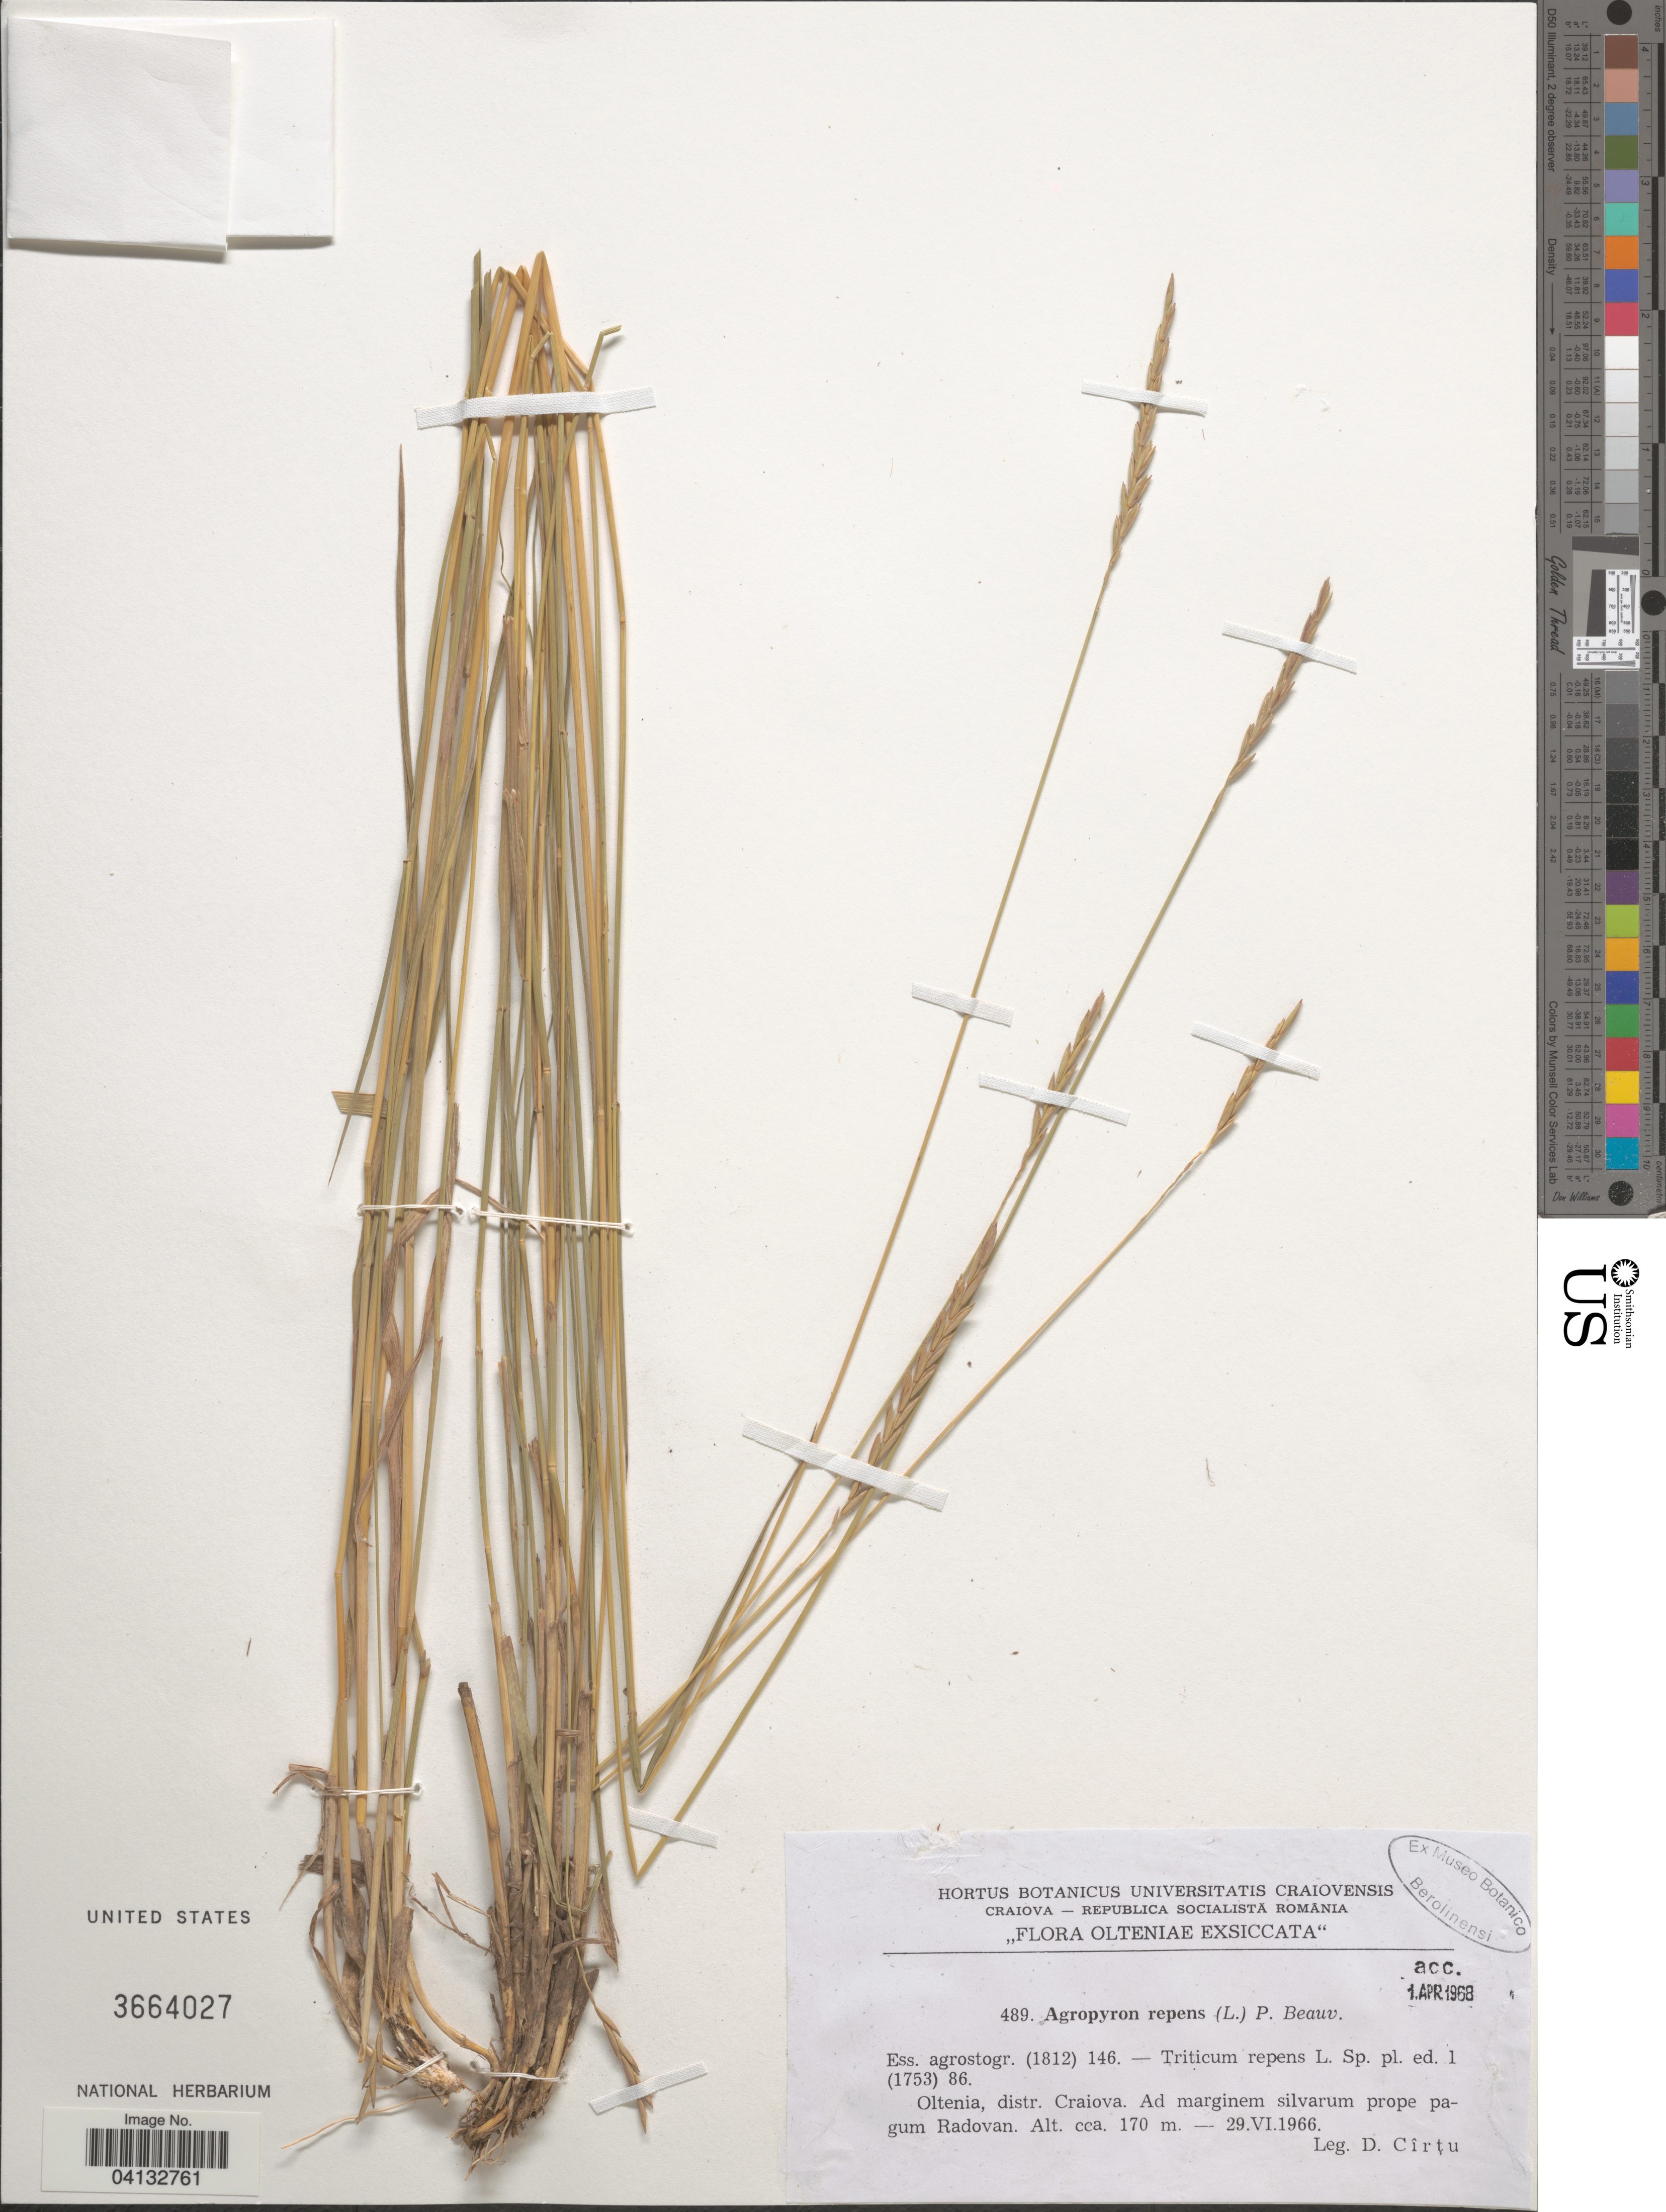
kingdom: Plantae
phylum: Tracheophyta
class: Liliopsida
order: Poales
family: Poaceae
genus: Elymus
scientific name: Elymus repens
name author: (L.) Gould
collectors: D. Cîrţu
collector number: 489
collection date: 1966-06-29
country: Romania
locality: Oltenia, distr. Craiova. Ad marginem silvarum prope pagum Radovan.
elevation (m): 170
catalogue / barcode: US 3664027